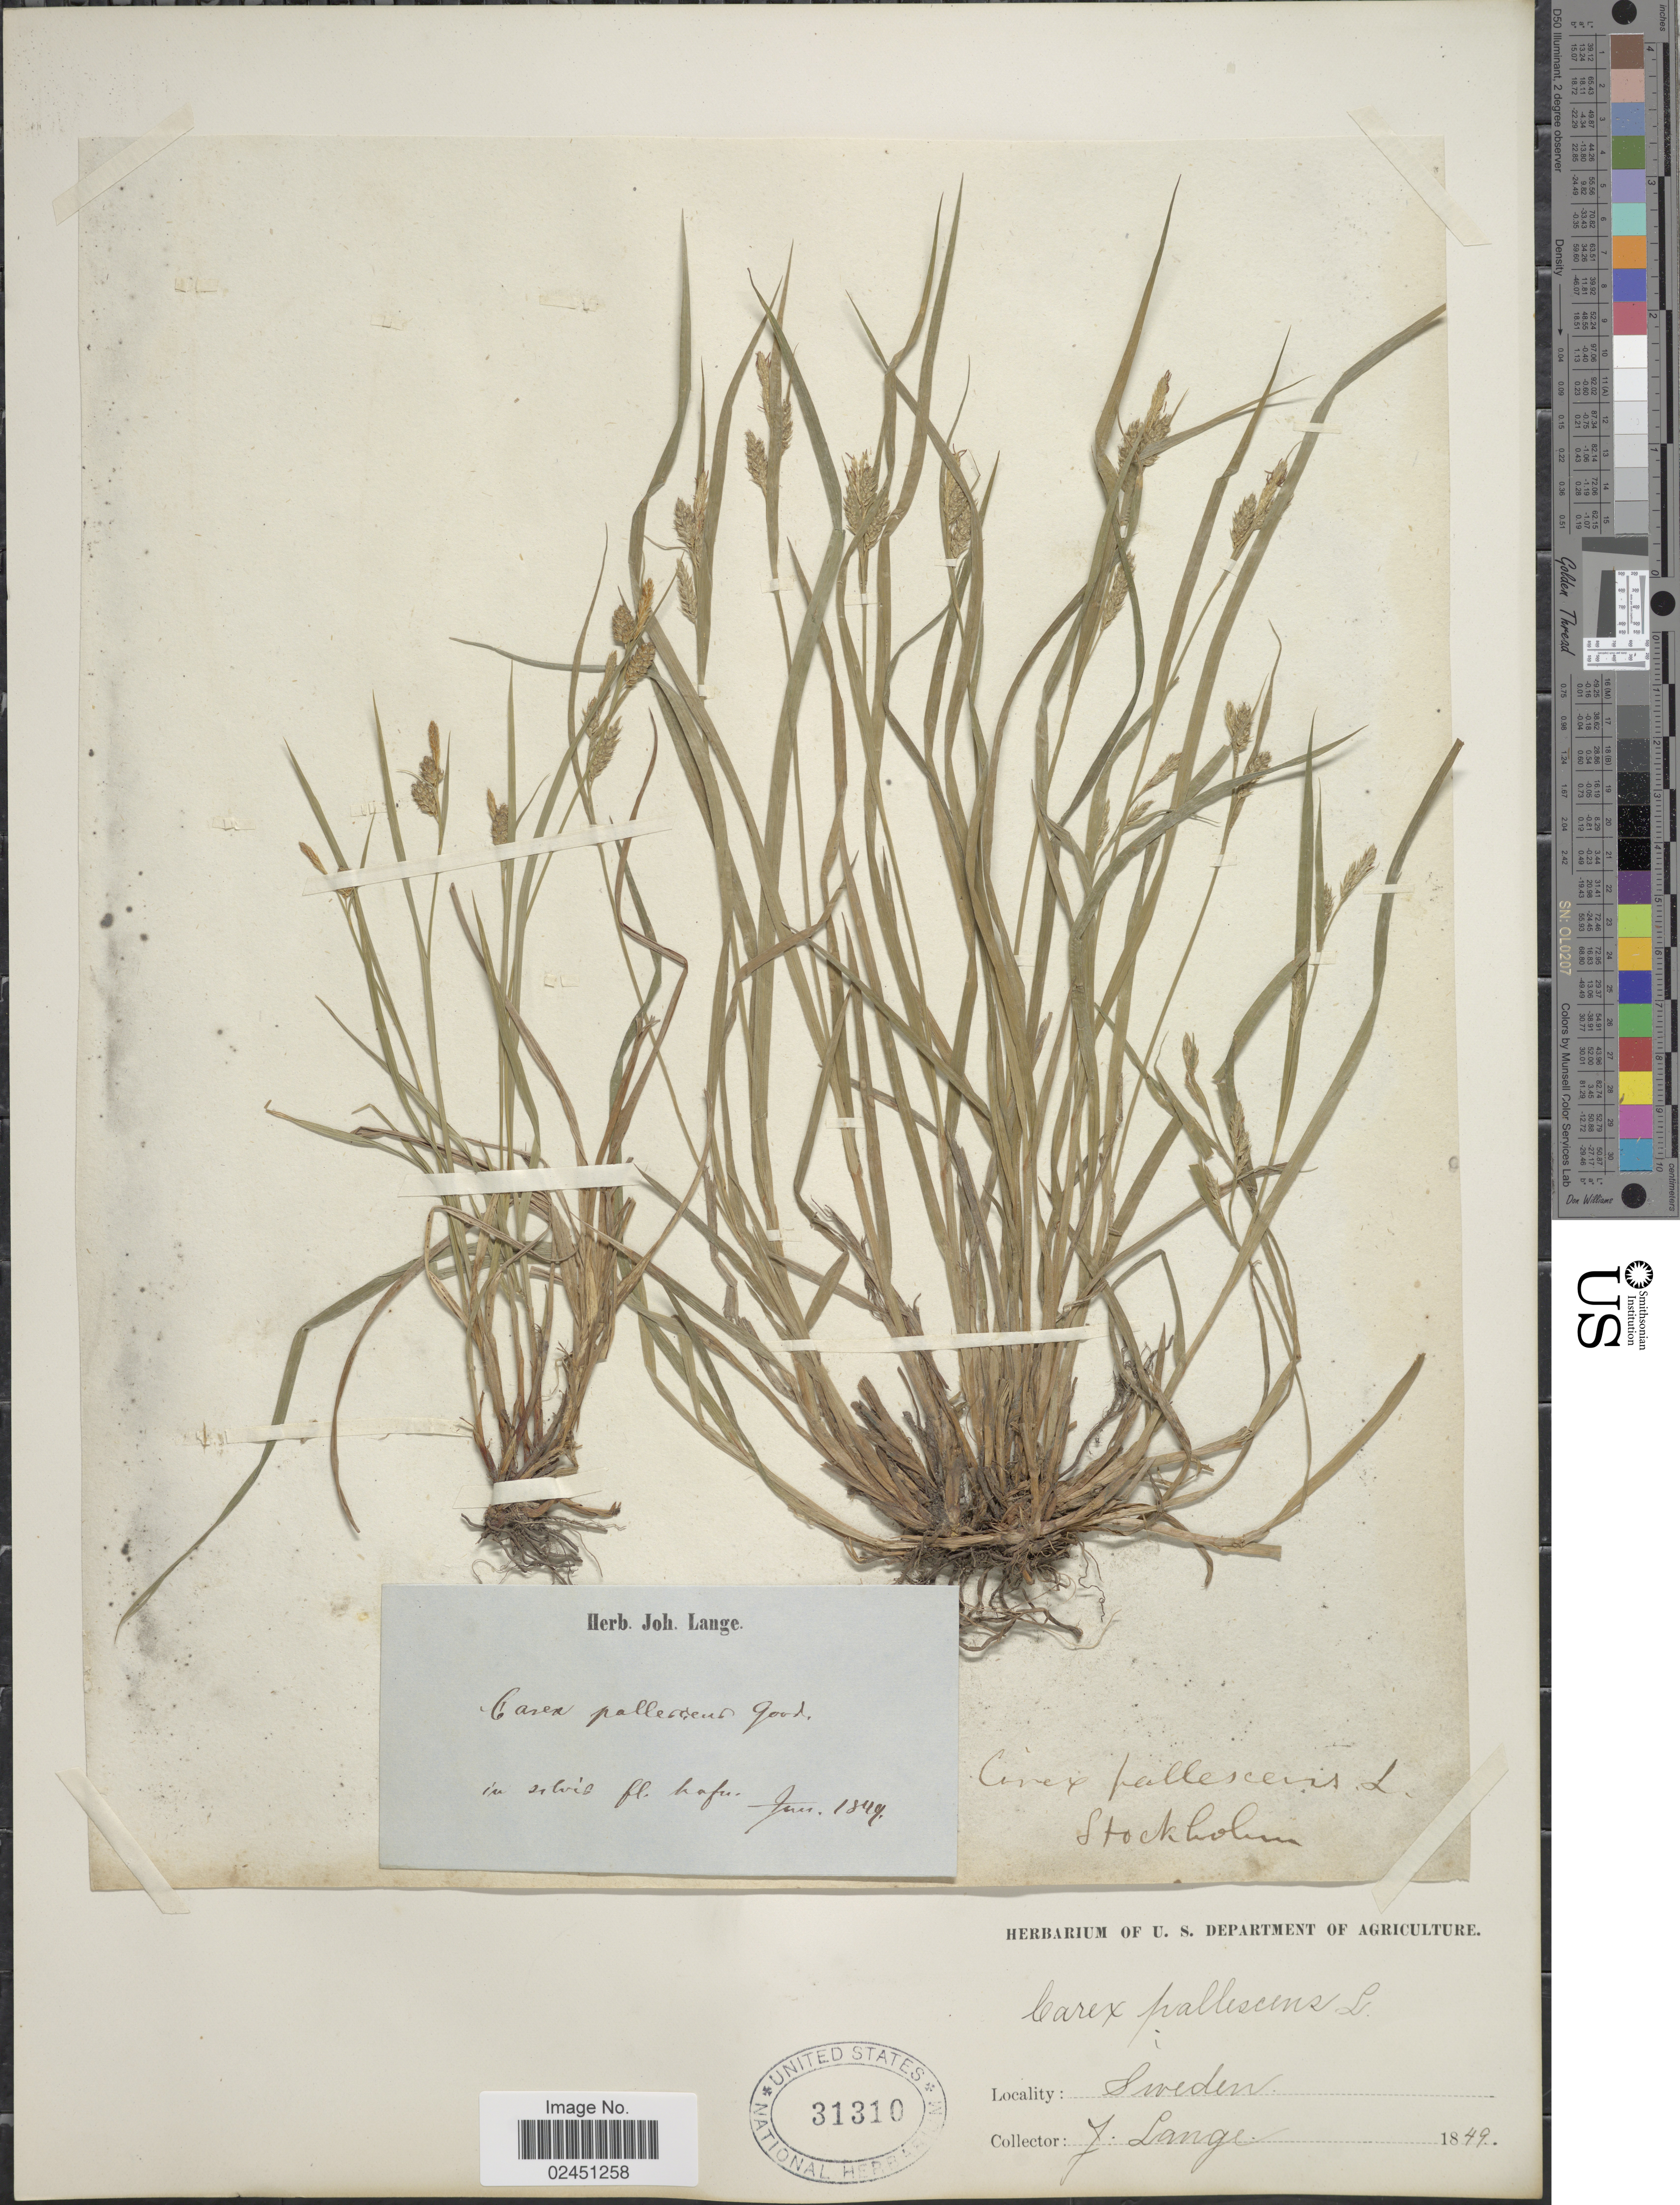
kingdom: Plantae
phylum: Tracheophyta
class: Liliopsida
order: Poales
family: Cyperaceae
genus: Carex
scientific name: Carex pallescens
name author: L.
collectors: J. Lange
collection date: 1849-01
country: Sweden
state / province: Stockholm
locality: In silvis fl. Hafu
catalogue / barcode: US 31310